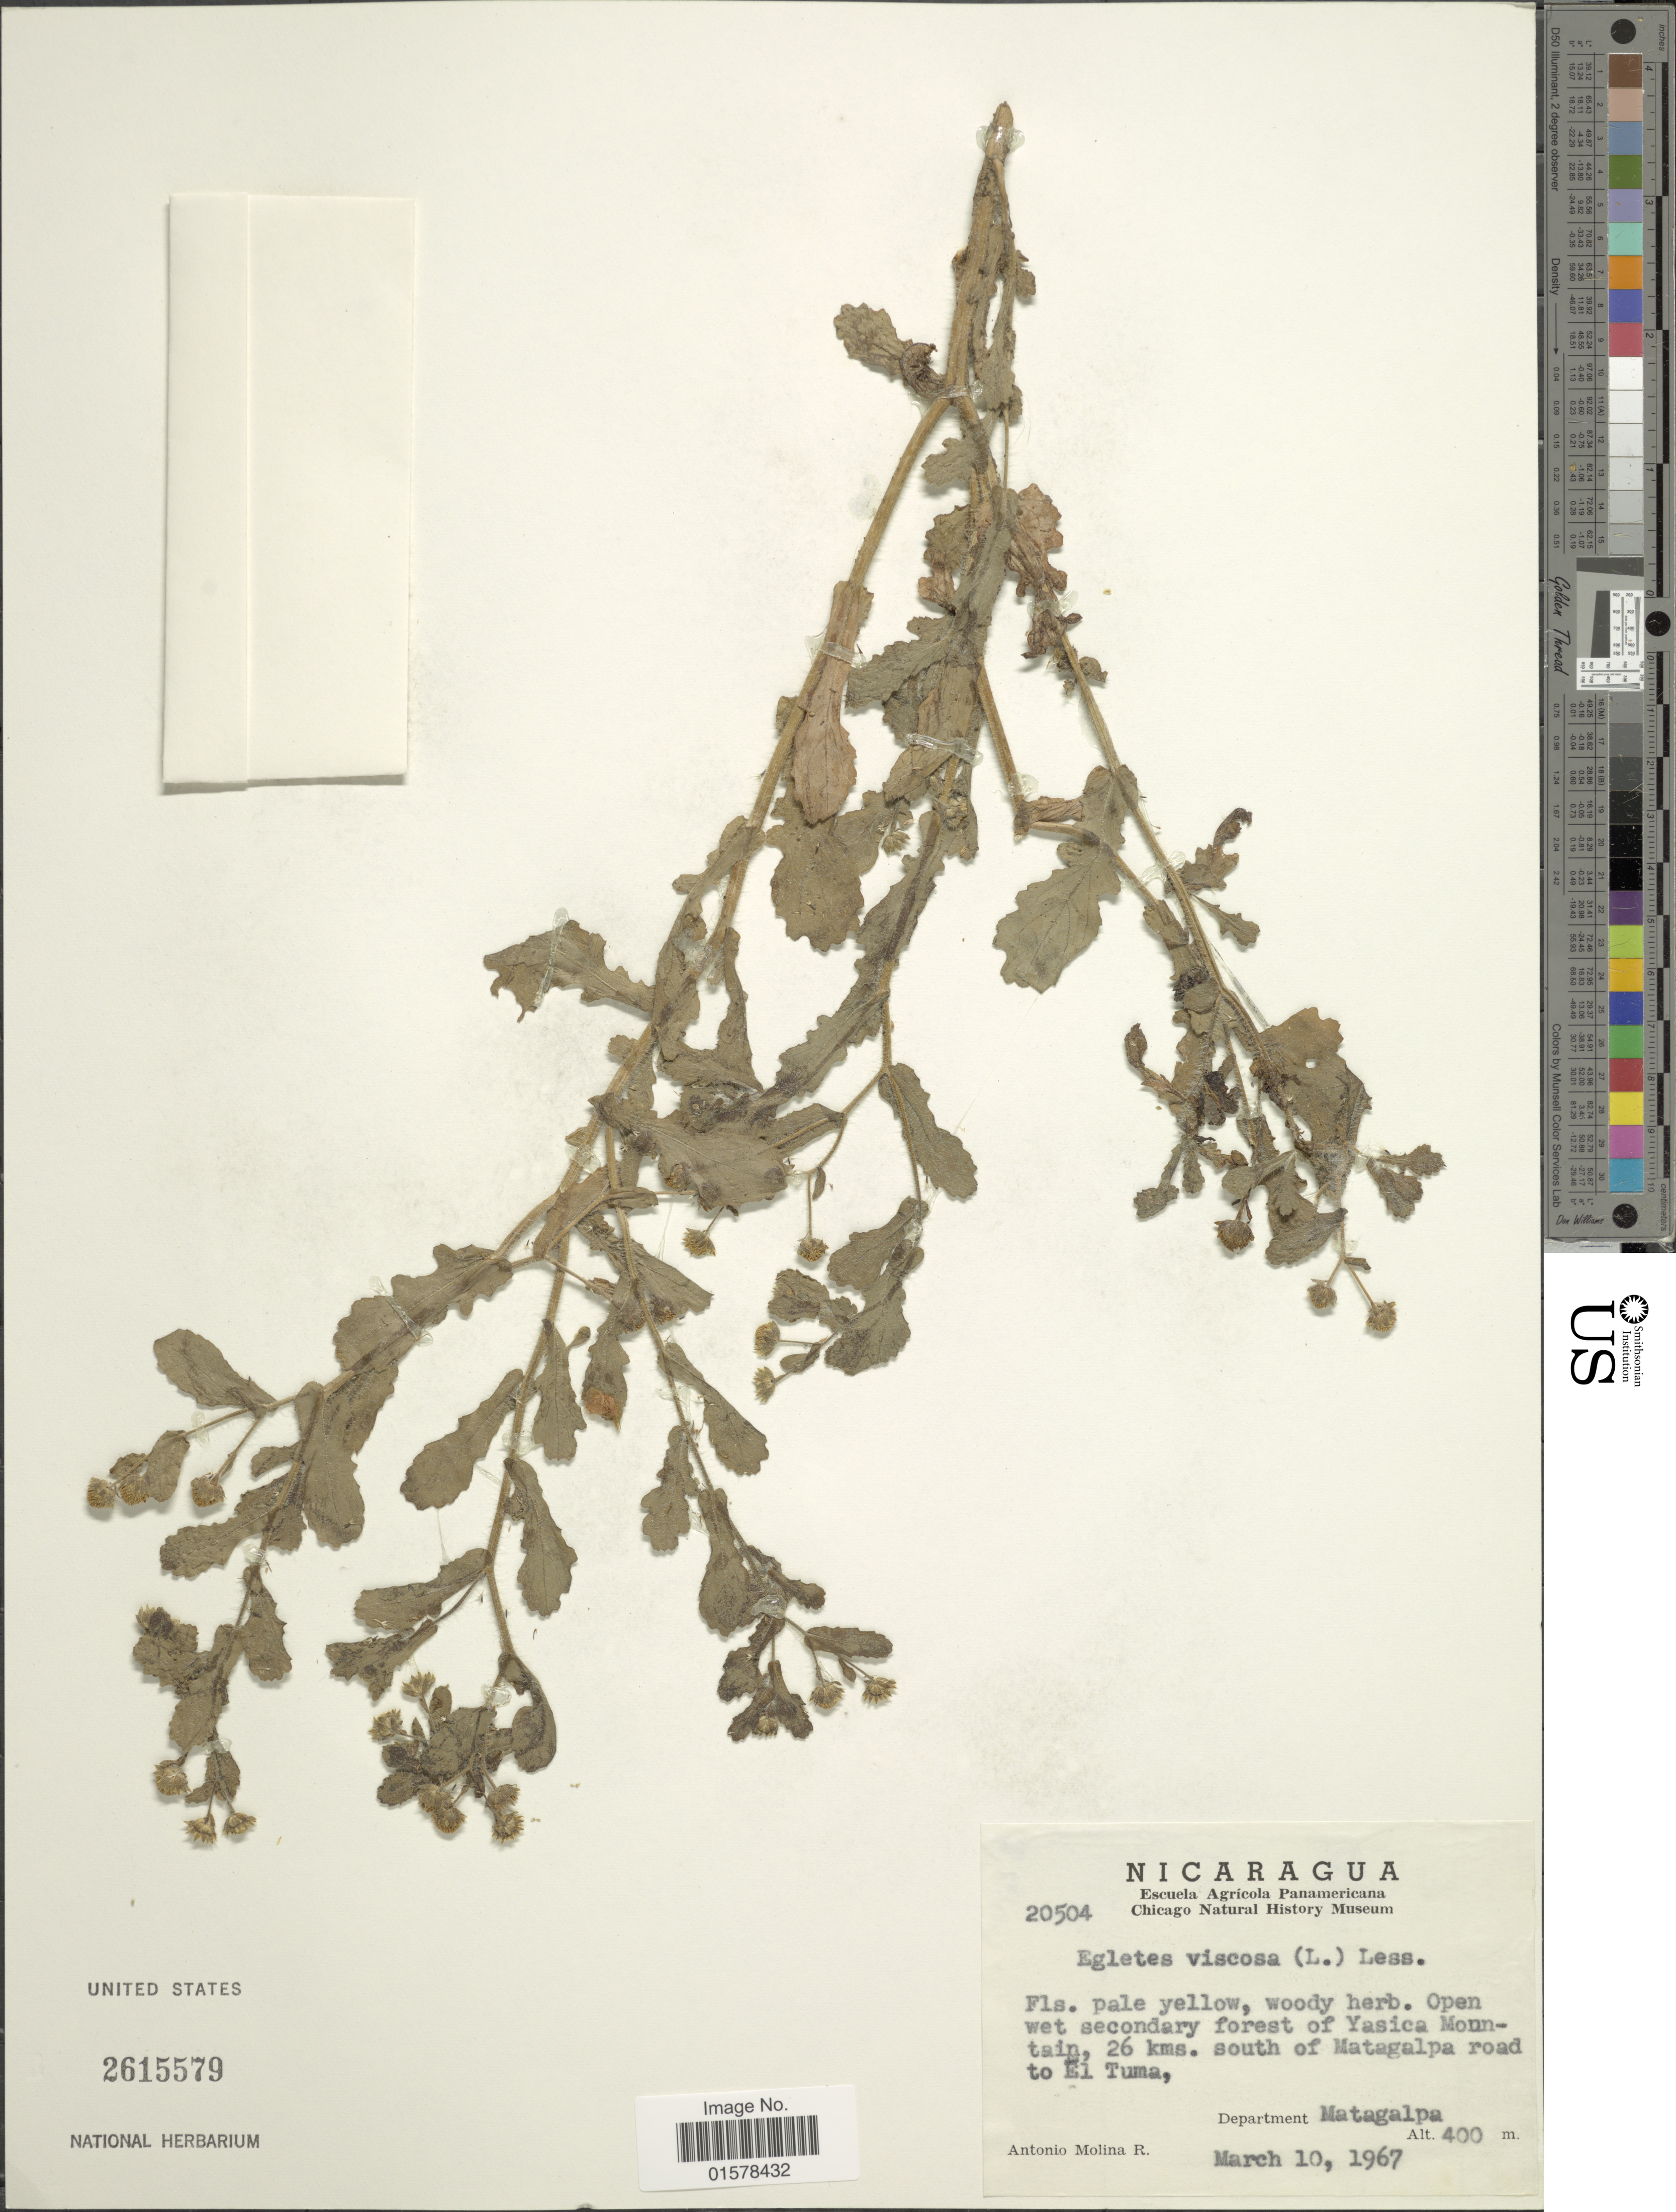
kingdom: Plantae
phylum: Tracheophyta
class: Magnoliopsida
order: Asterales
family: Asteraceae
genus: Egletes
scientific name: Egletes viscosa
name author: (L.) Less.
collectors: A. Molina R.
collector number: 20504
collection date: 1967-03-10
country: Nicaragua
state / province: Matagalpa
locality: Open wet secondary forest of Yasica Mountain, 26 kms. south of Matagalpa road to El Tuma, Department of Matagalpa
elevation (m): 400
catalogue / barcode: US 2615579